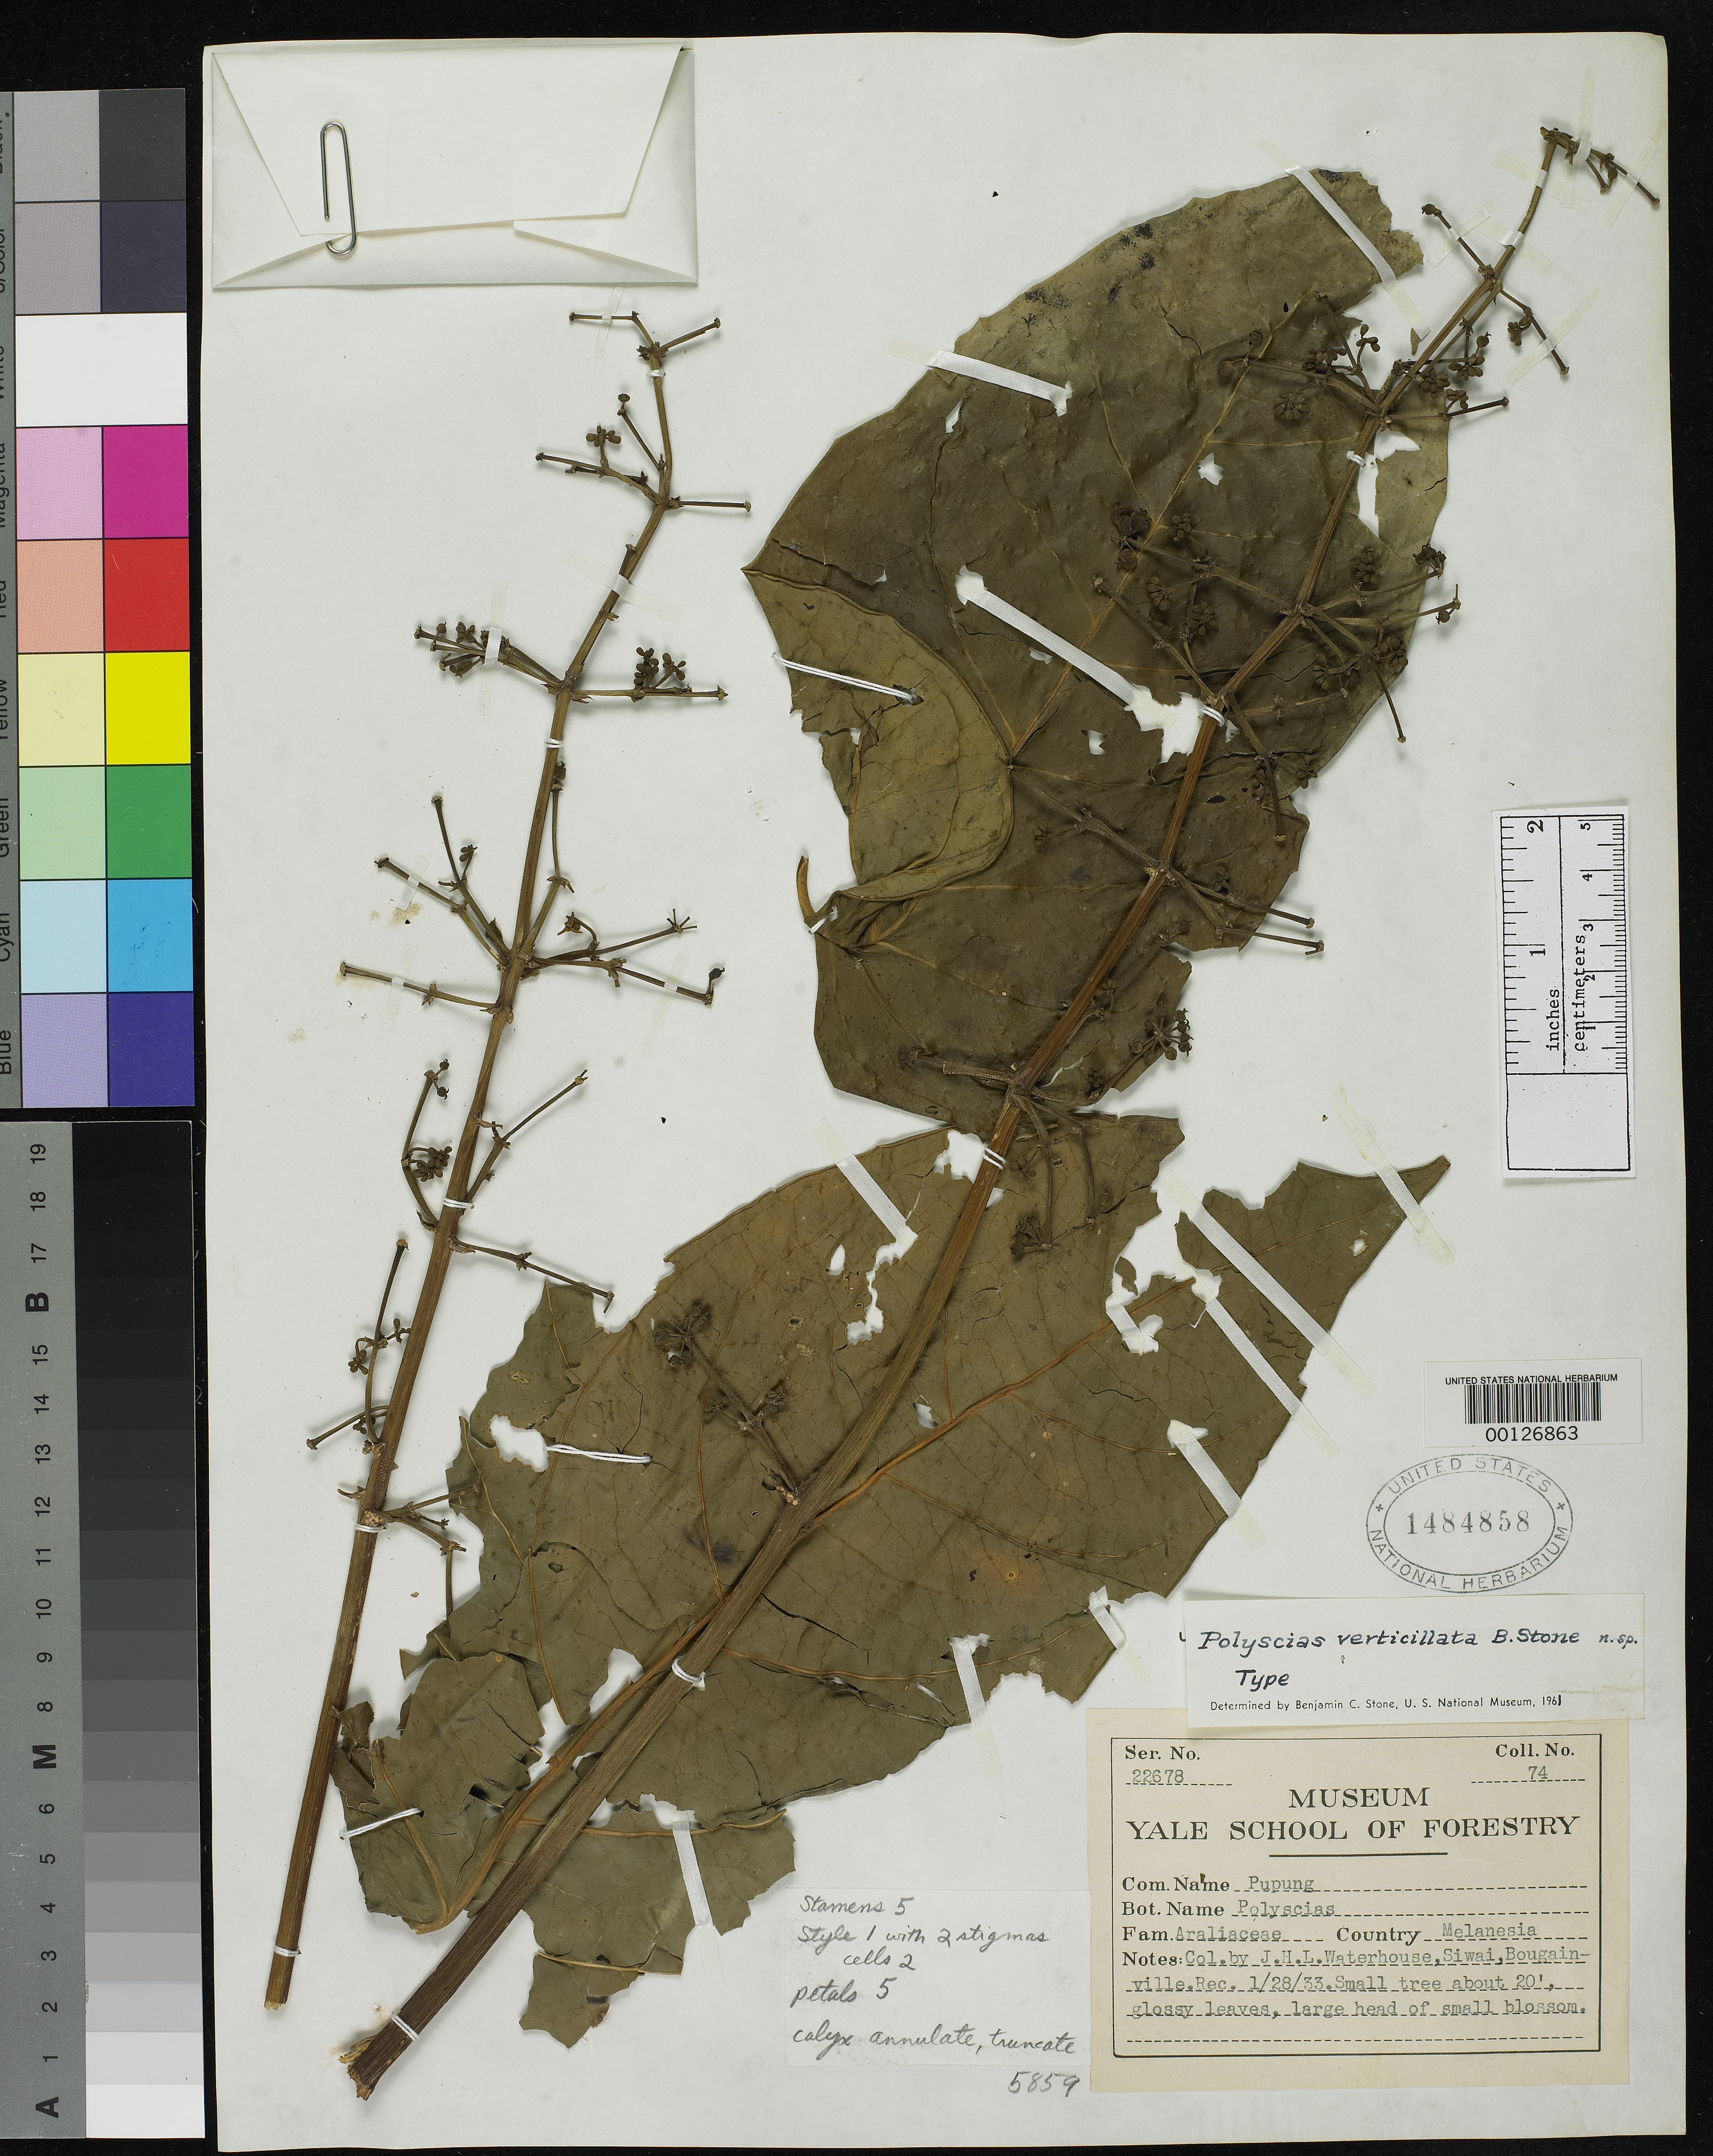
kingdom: Plantae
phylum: Tracheophyta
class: Magnoliopsida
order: Apiales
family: Araliaceae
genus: Polyscias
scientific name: Polyscias verticillata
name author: B.C. Stone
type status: Holotype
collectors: J. Waterhouse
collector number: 74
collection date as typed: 28 Jan 1933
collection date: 1933-01-28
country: Papua New Guinea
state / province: Bougainville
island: Bougainville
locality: Bougainville, Siwai.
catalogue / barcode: US 1484858